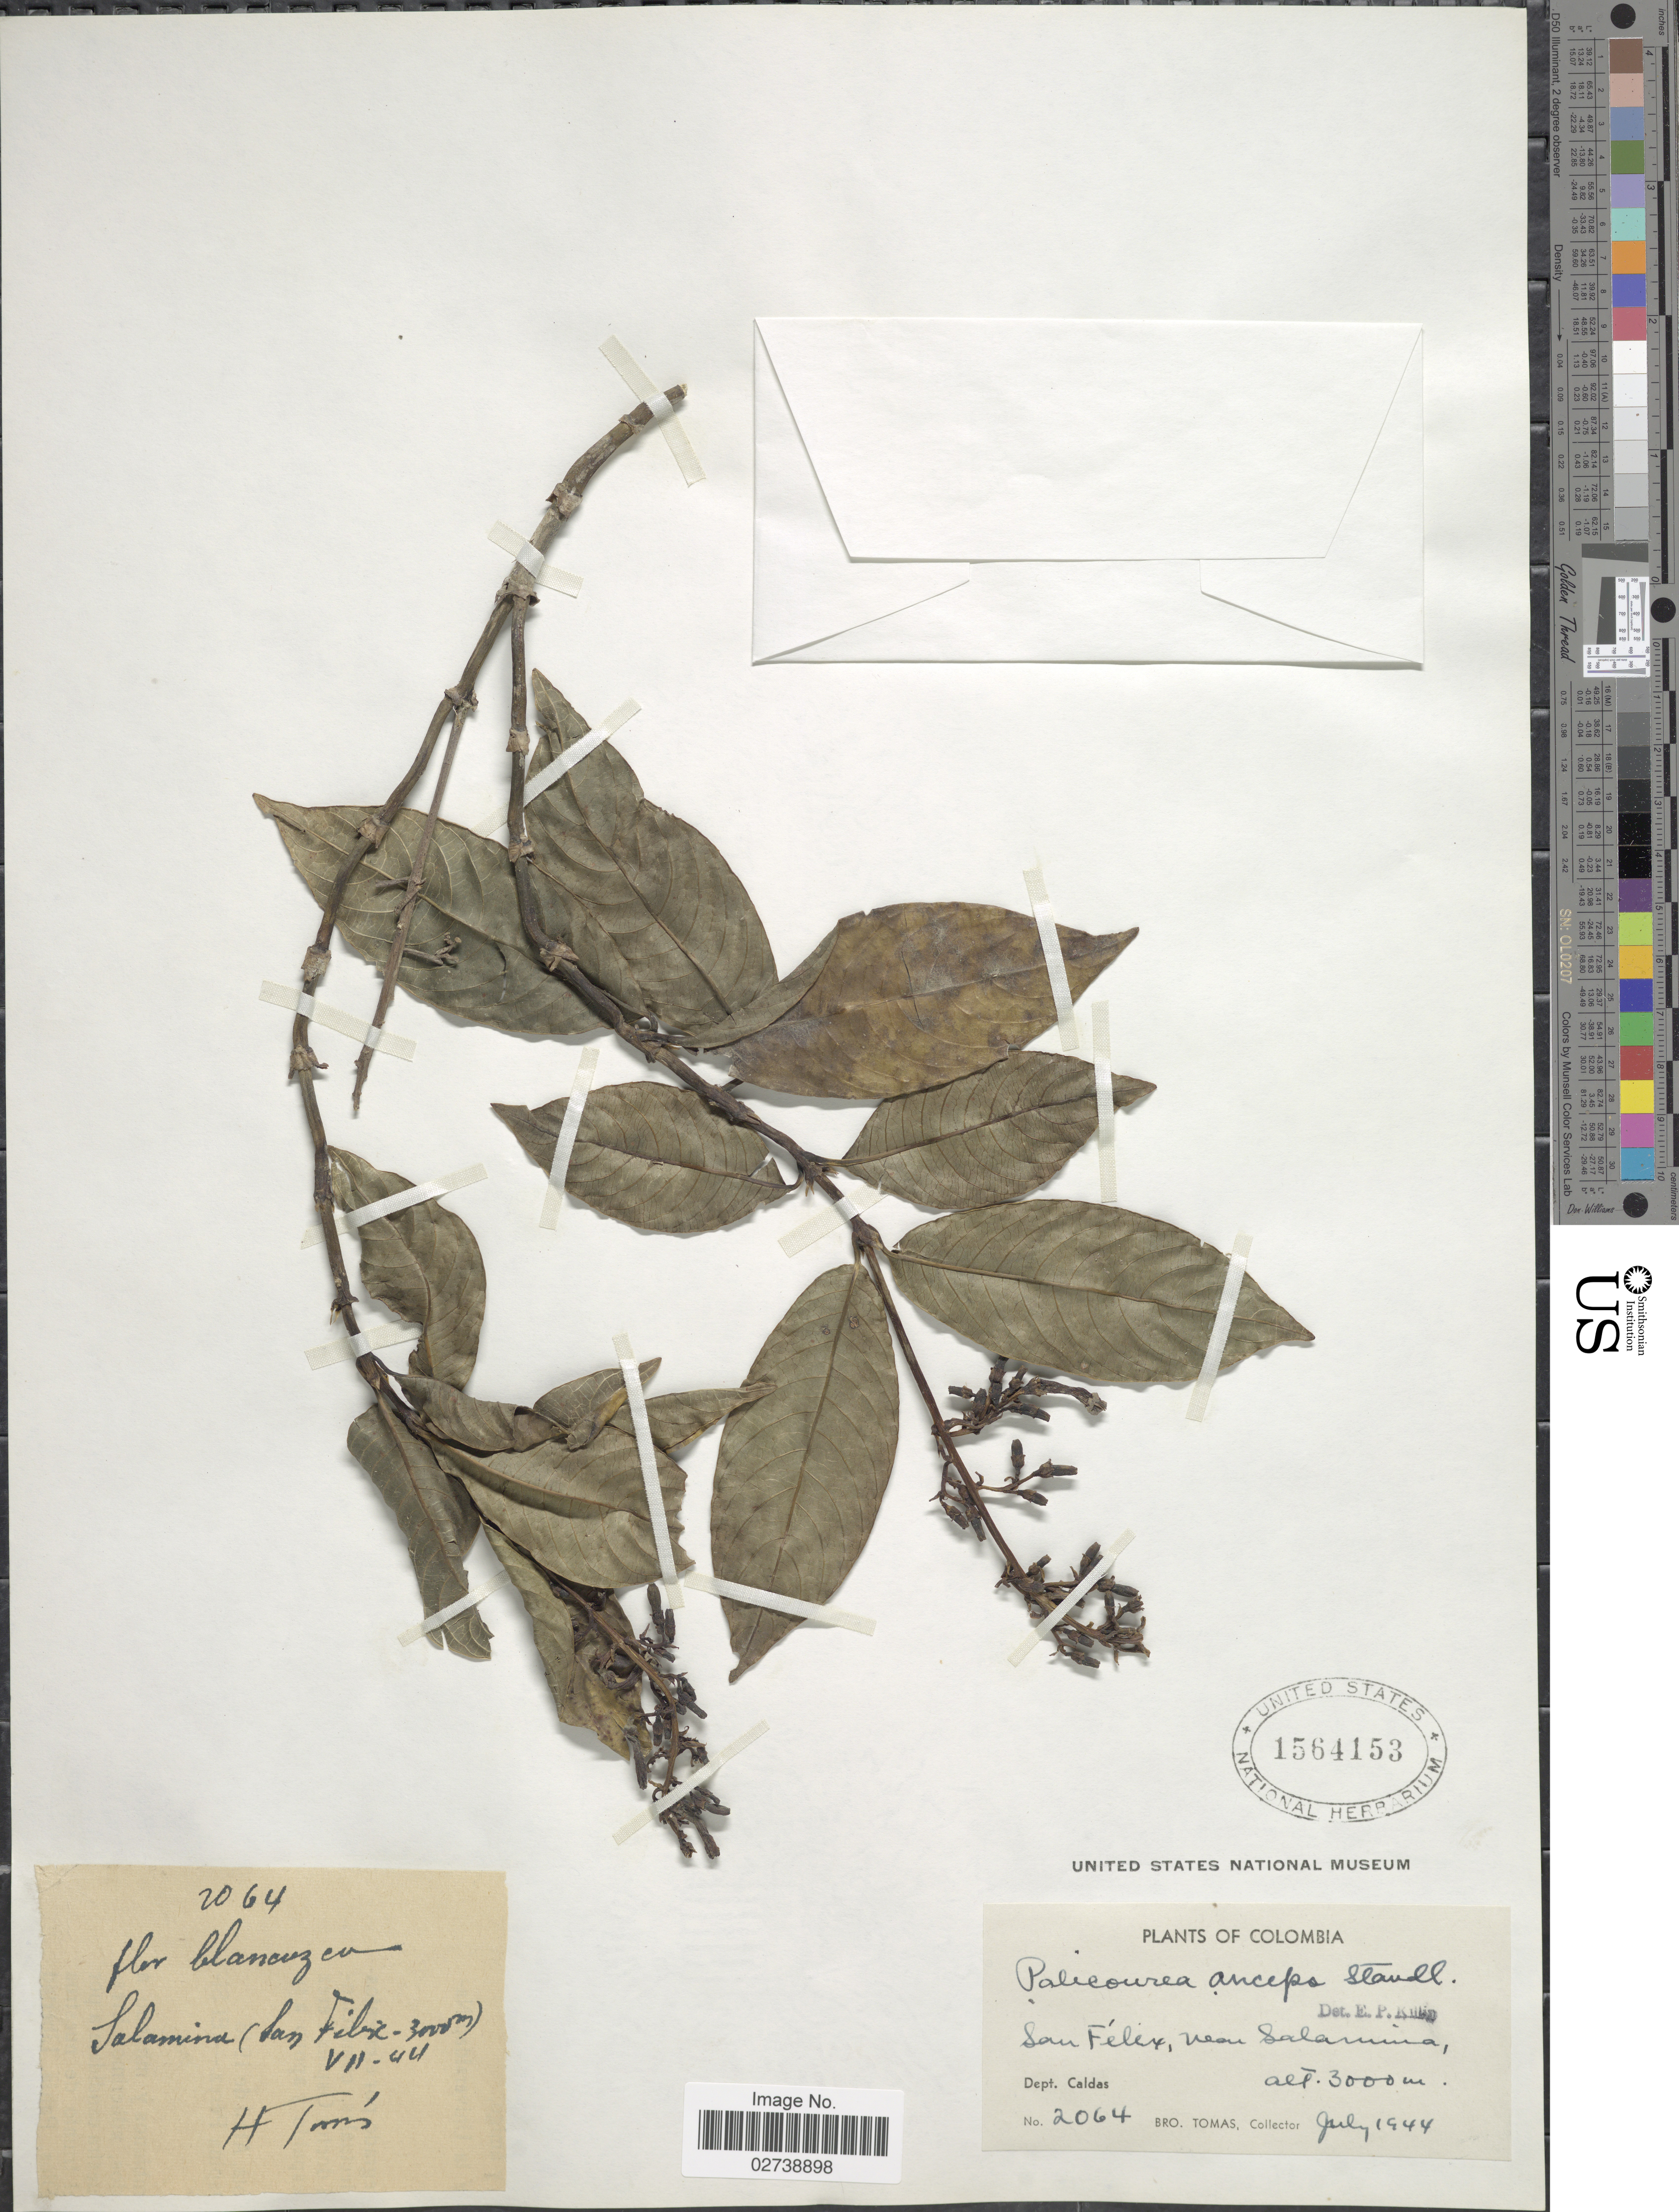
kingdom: Plantae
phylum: Tracheophyta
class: Magnoliopsida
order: Gentianales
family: Rubiaceae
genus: Palicourea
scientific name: Palicourea anceps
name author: Standl.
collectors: B. Tomas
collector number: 2064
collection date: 1944-07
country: Colombia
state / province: Caldas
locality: San Feliz, near Salamina, Dept. Caldas.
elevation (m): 3000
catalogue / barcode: US 1564153